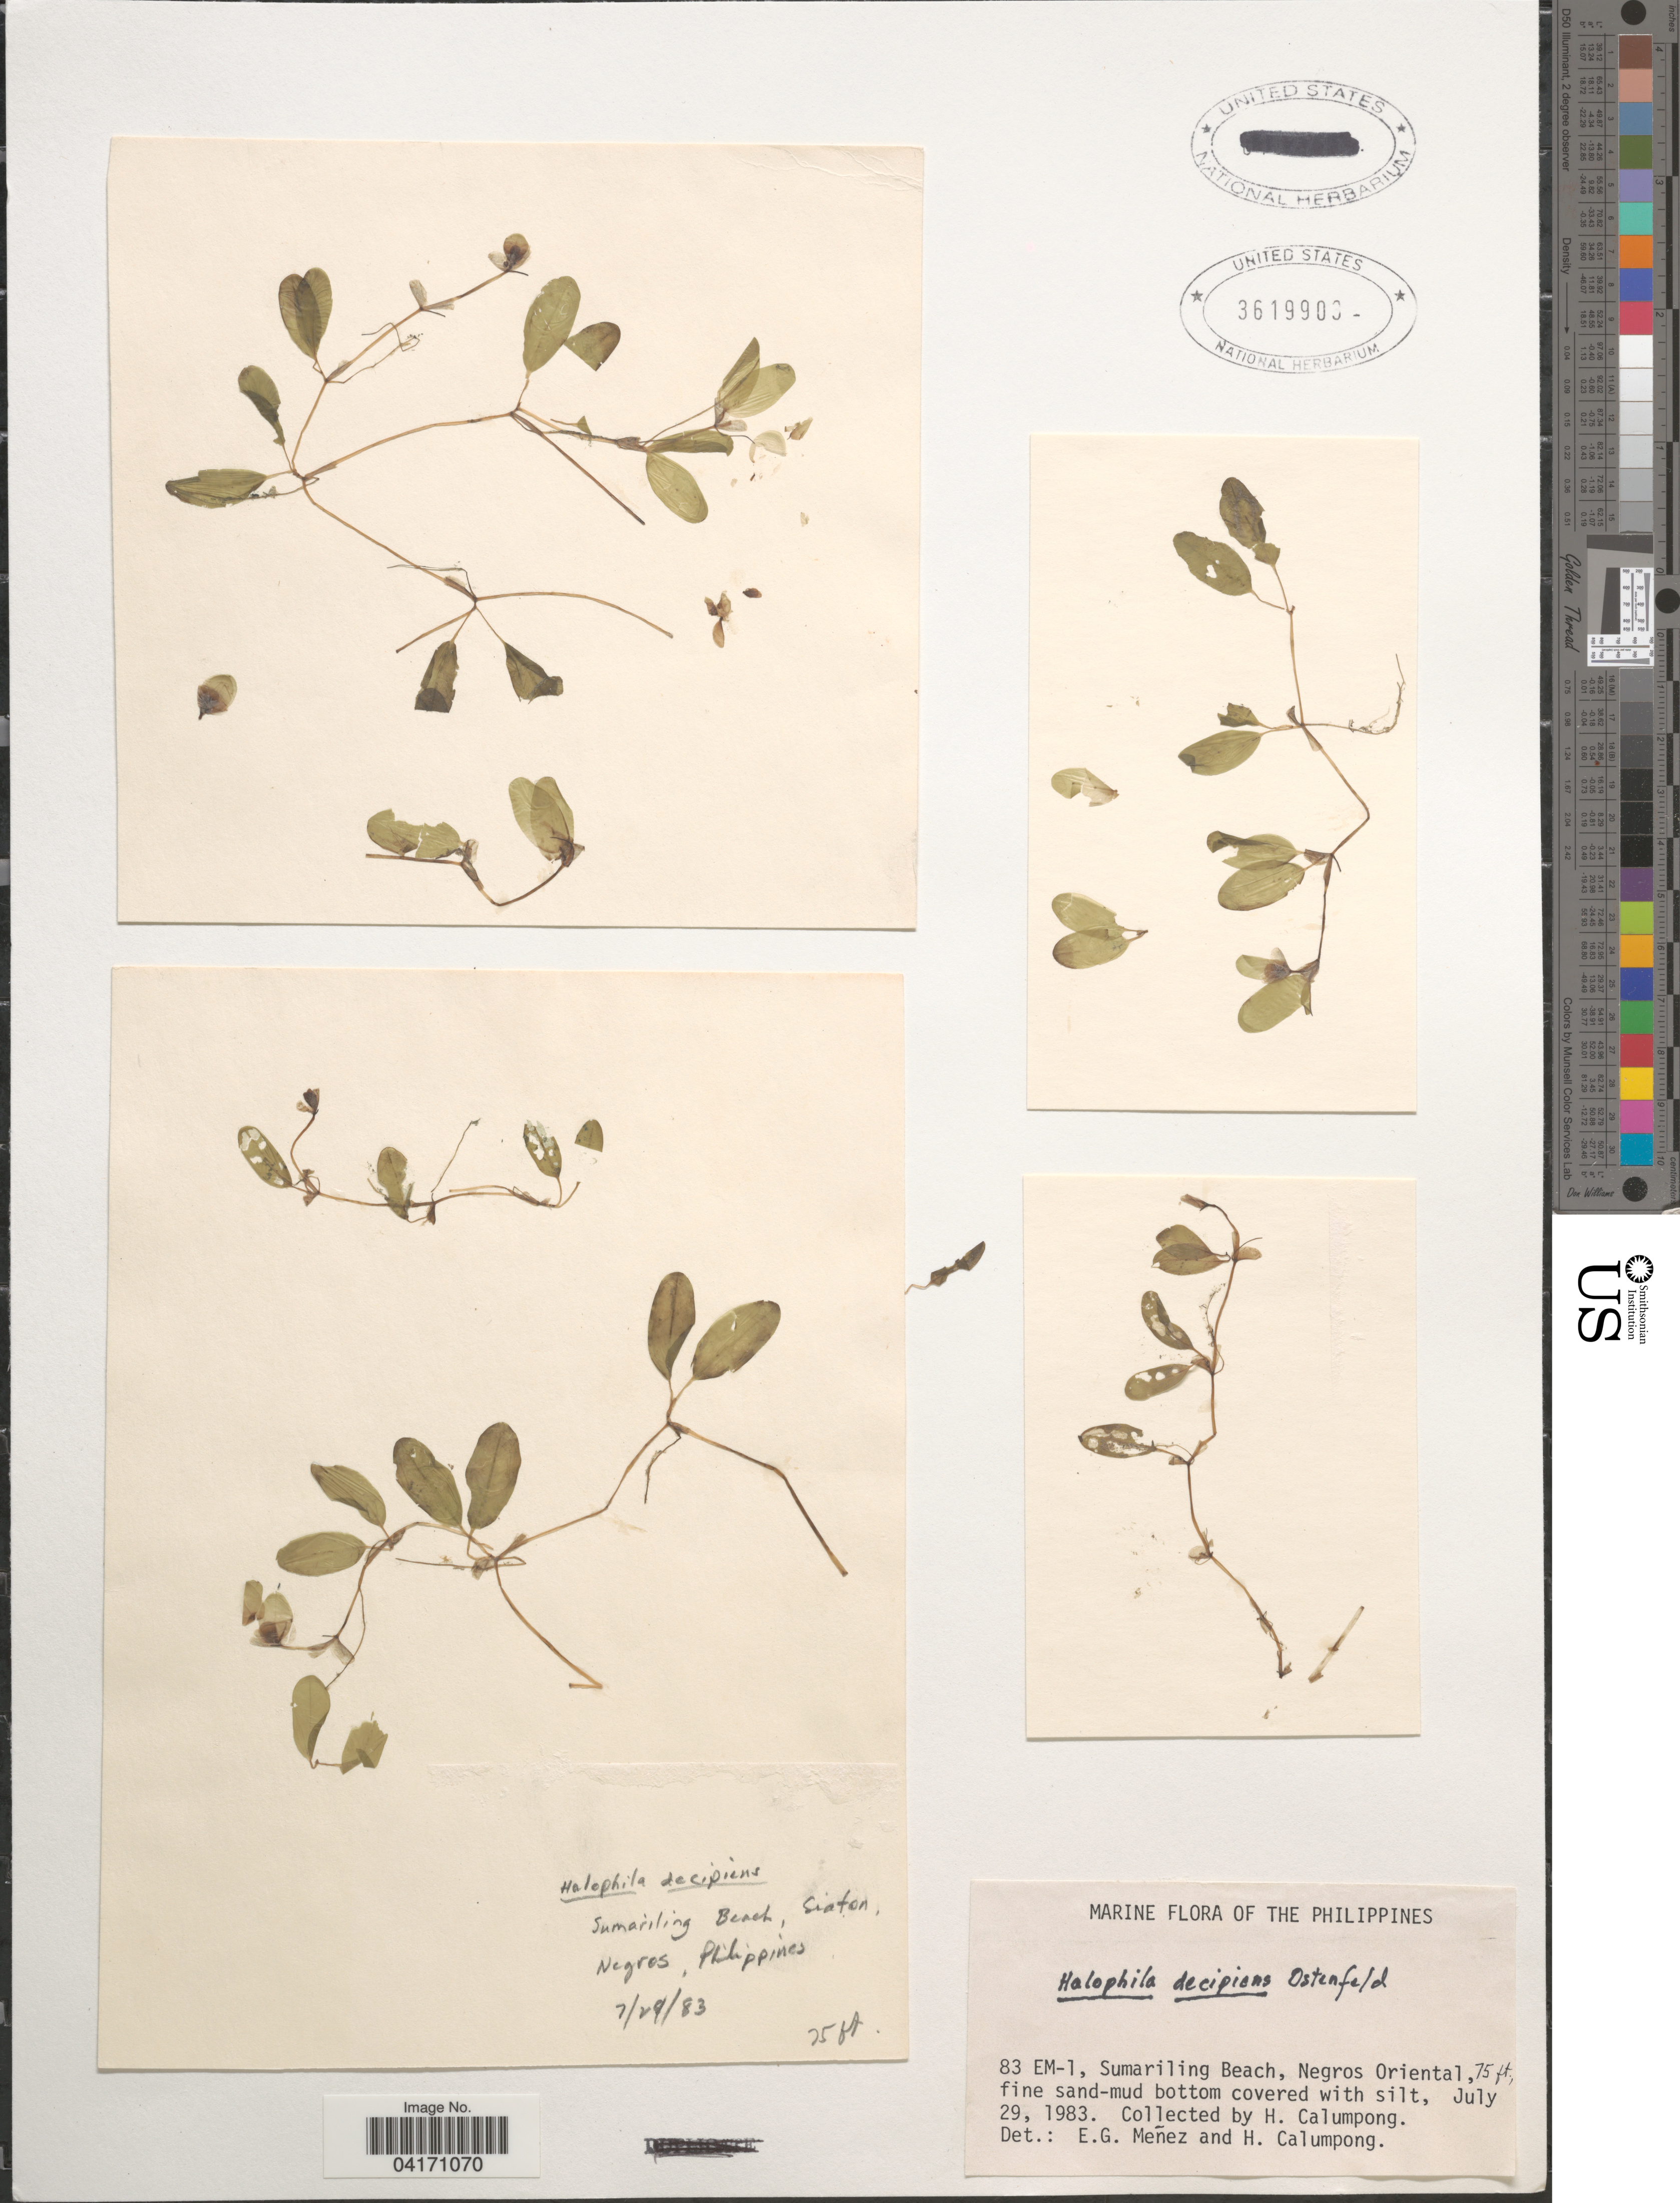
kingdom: Plantae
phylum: Tracheophyta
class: Liliopsida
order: Alismatales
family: Hydrocharitaceae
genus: Halophila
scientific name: Halophila decipiens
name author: Ostenf.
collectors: H. Calumpong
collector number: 83 EM-1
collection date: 1983-07-29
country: Philippines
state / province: Central Visayas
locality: Sumariling Beach, Negros Oriental. Siaton, Negros.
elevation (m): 23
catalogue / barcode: US 3619903